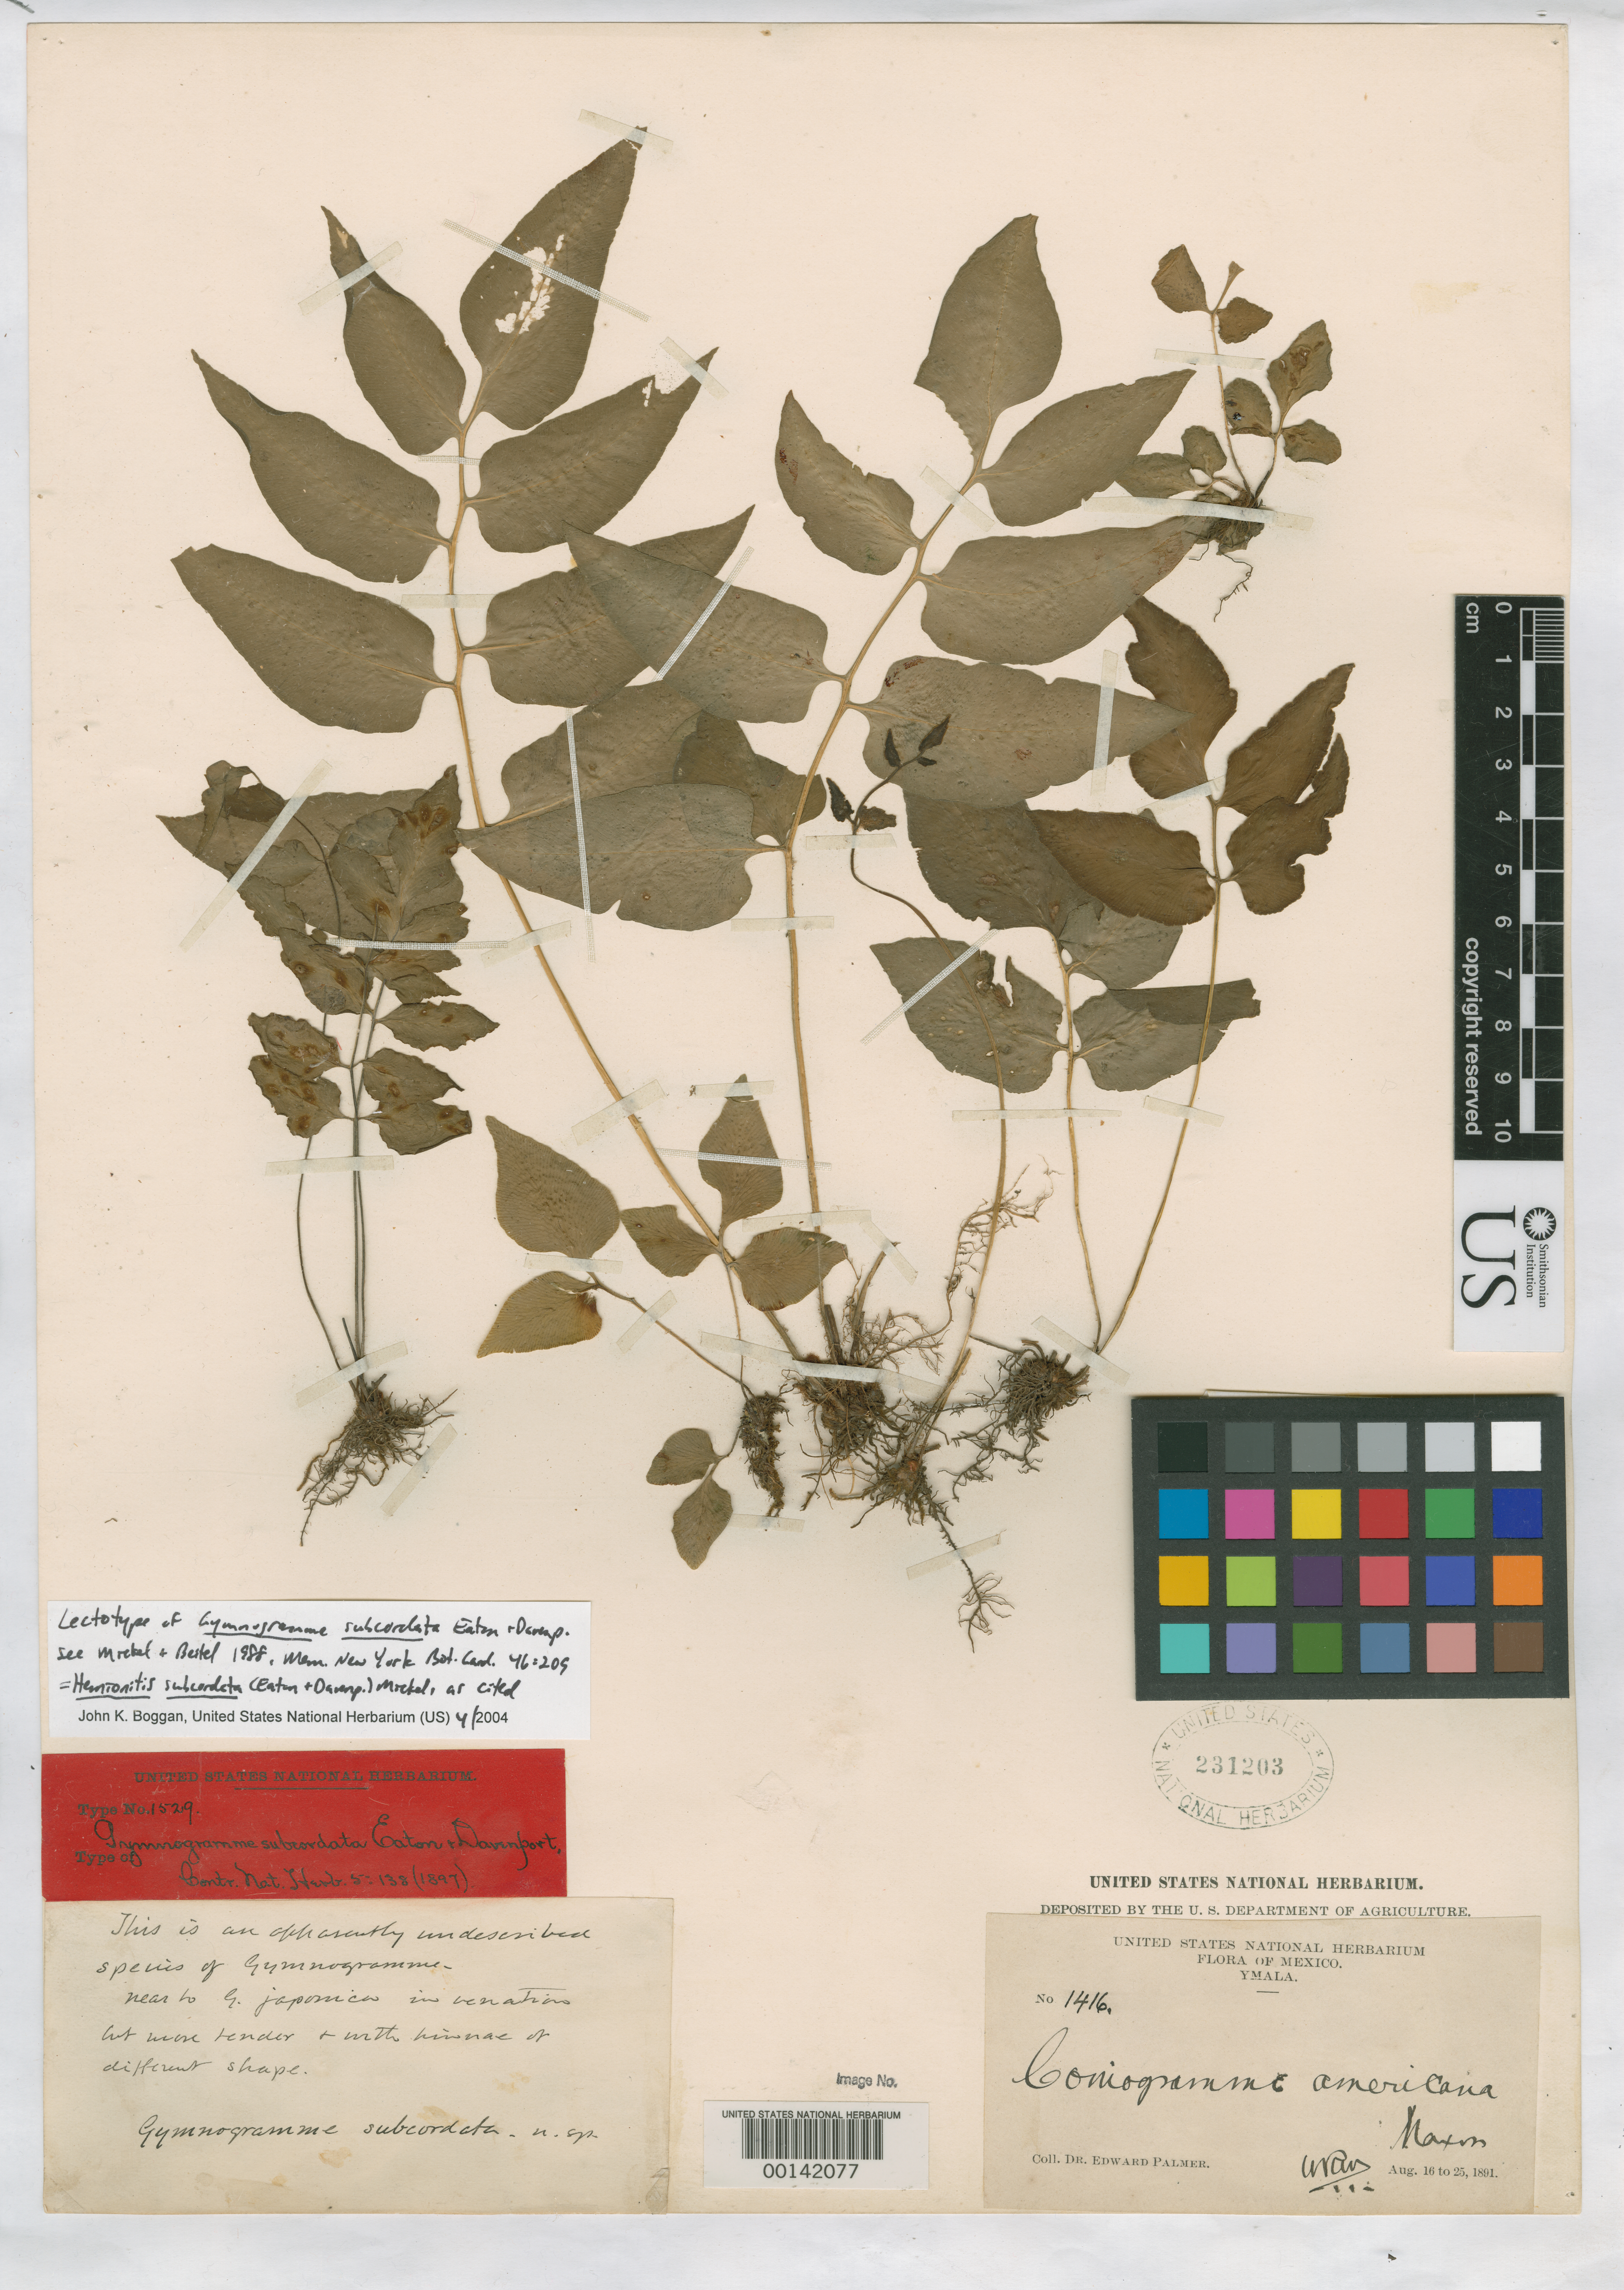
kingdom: Plantae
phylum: Tracheophyta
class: Polypodiopsida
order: Polypodiales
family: Pteridaceae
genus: Gymnogramma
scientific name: Gymnogramma subcordata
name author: D.C. Eaton & Davenp.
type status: Lectotype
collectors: E. Palmer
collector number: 1416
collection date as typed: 16 Aug 1891 to 25 Aug 1891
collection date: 1891-08-16/1891-08-25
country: Mexico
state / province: Sinaloa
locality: Ymala.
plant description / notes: Mickel cites as "Eaton ex Davenport" but protologue attributes name to both authors ("Eaton & Davenport").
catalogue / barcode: US 231203